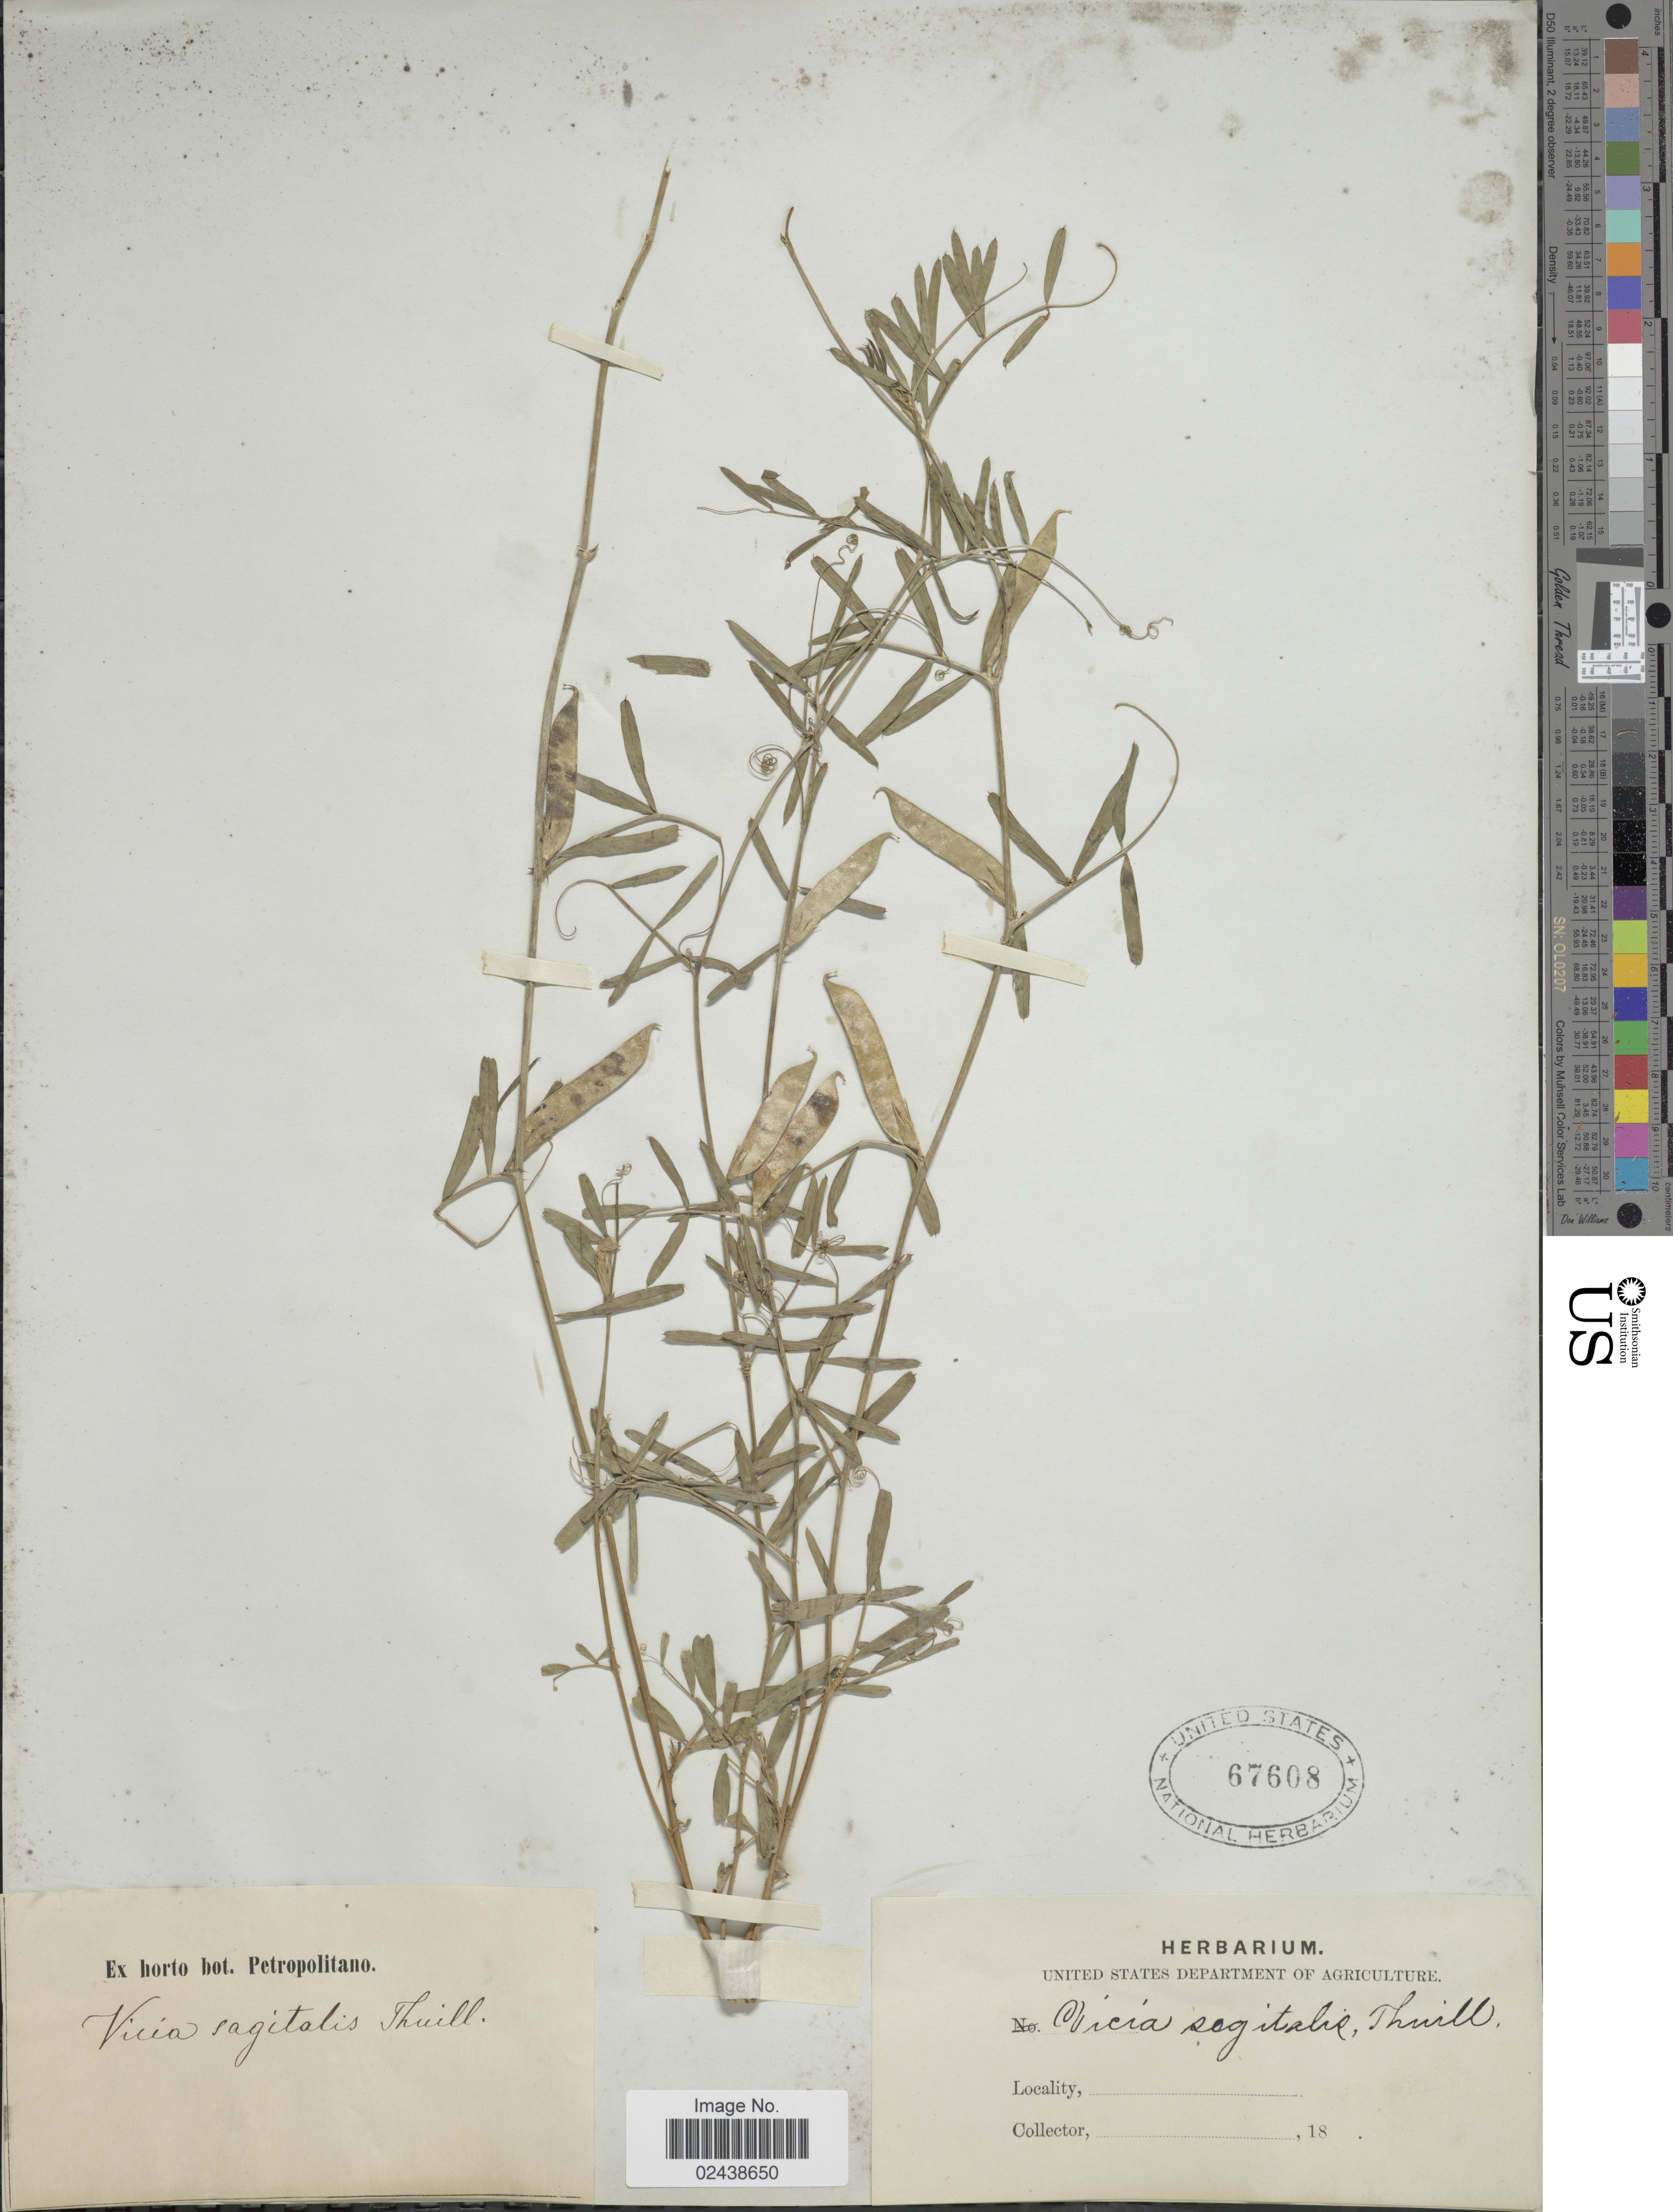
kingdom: Plantae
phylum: Tracheophyta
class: Magnoliopsida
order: Fabales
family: Fabaceae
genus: Vicia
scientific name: Vicia angustifolia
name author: L.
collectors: ex herb. U. S. Department of Agriculture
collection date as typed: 18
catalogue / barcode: US 67608